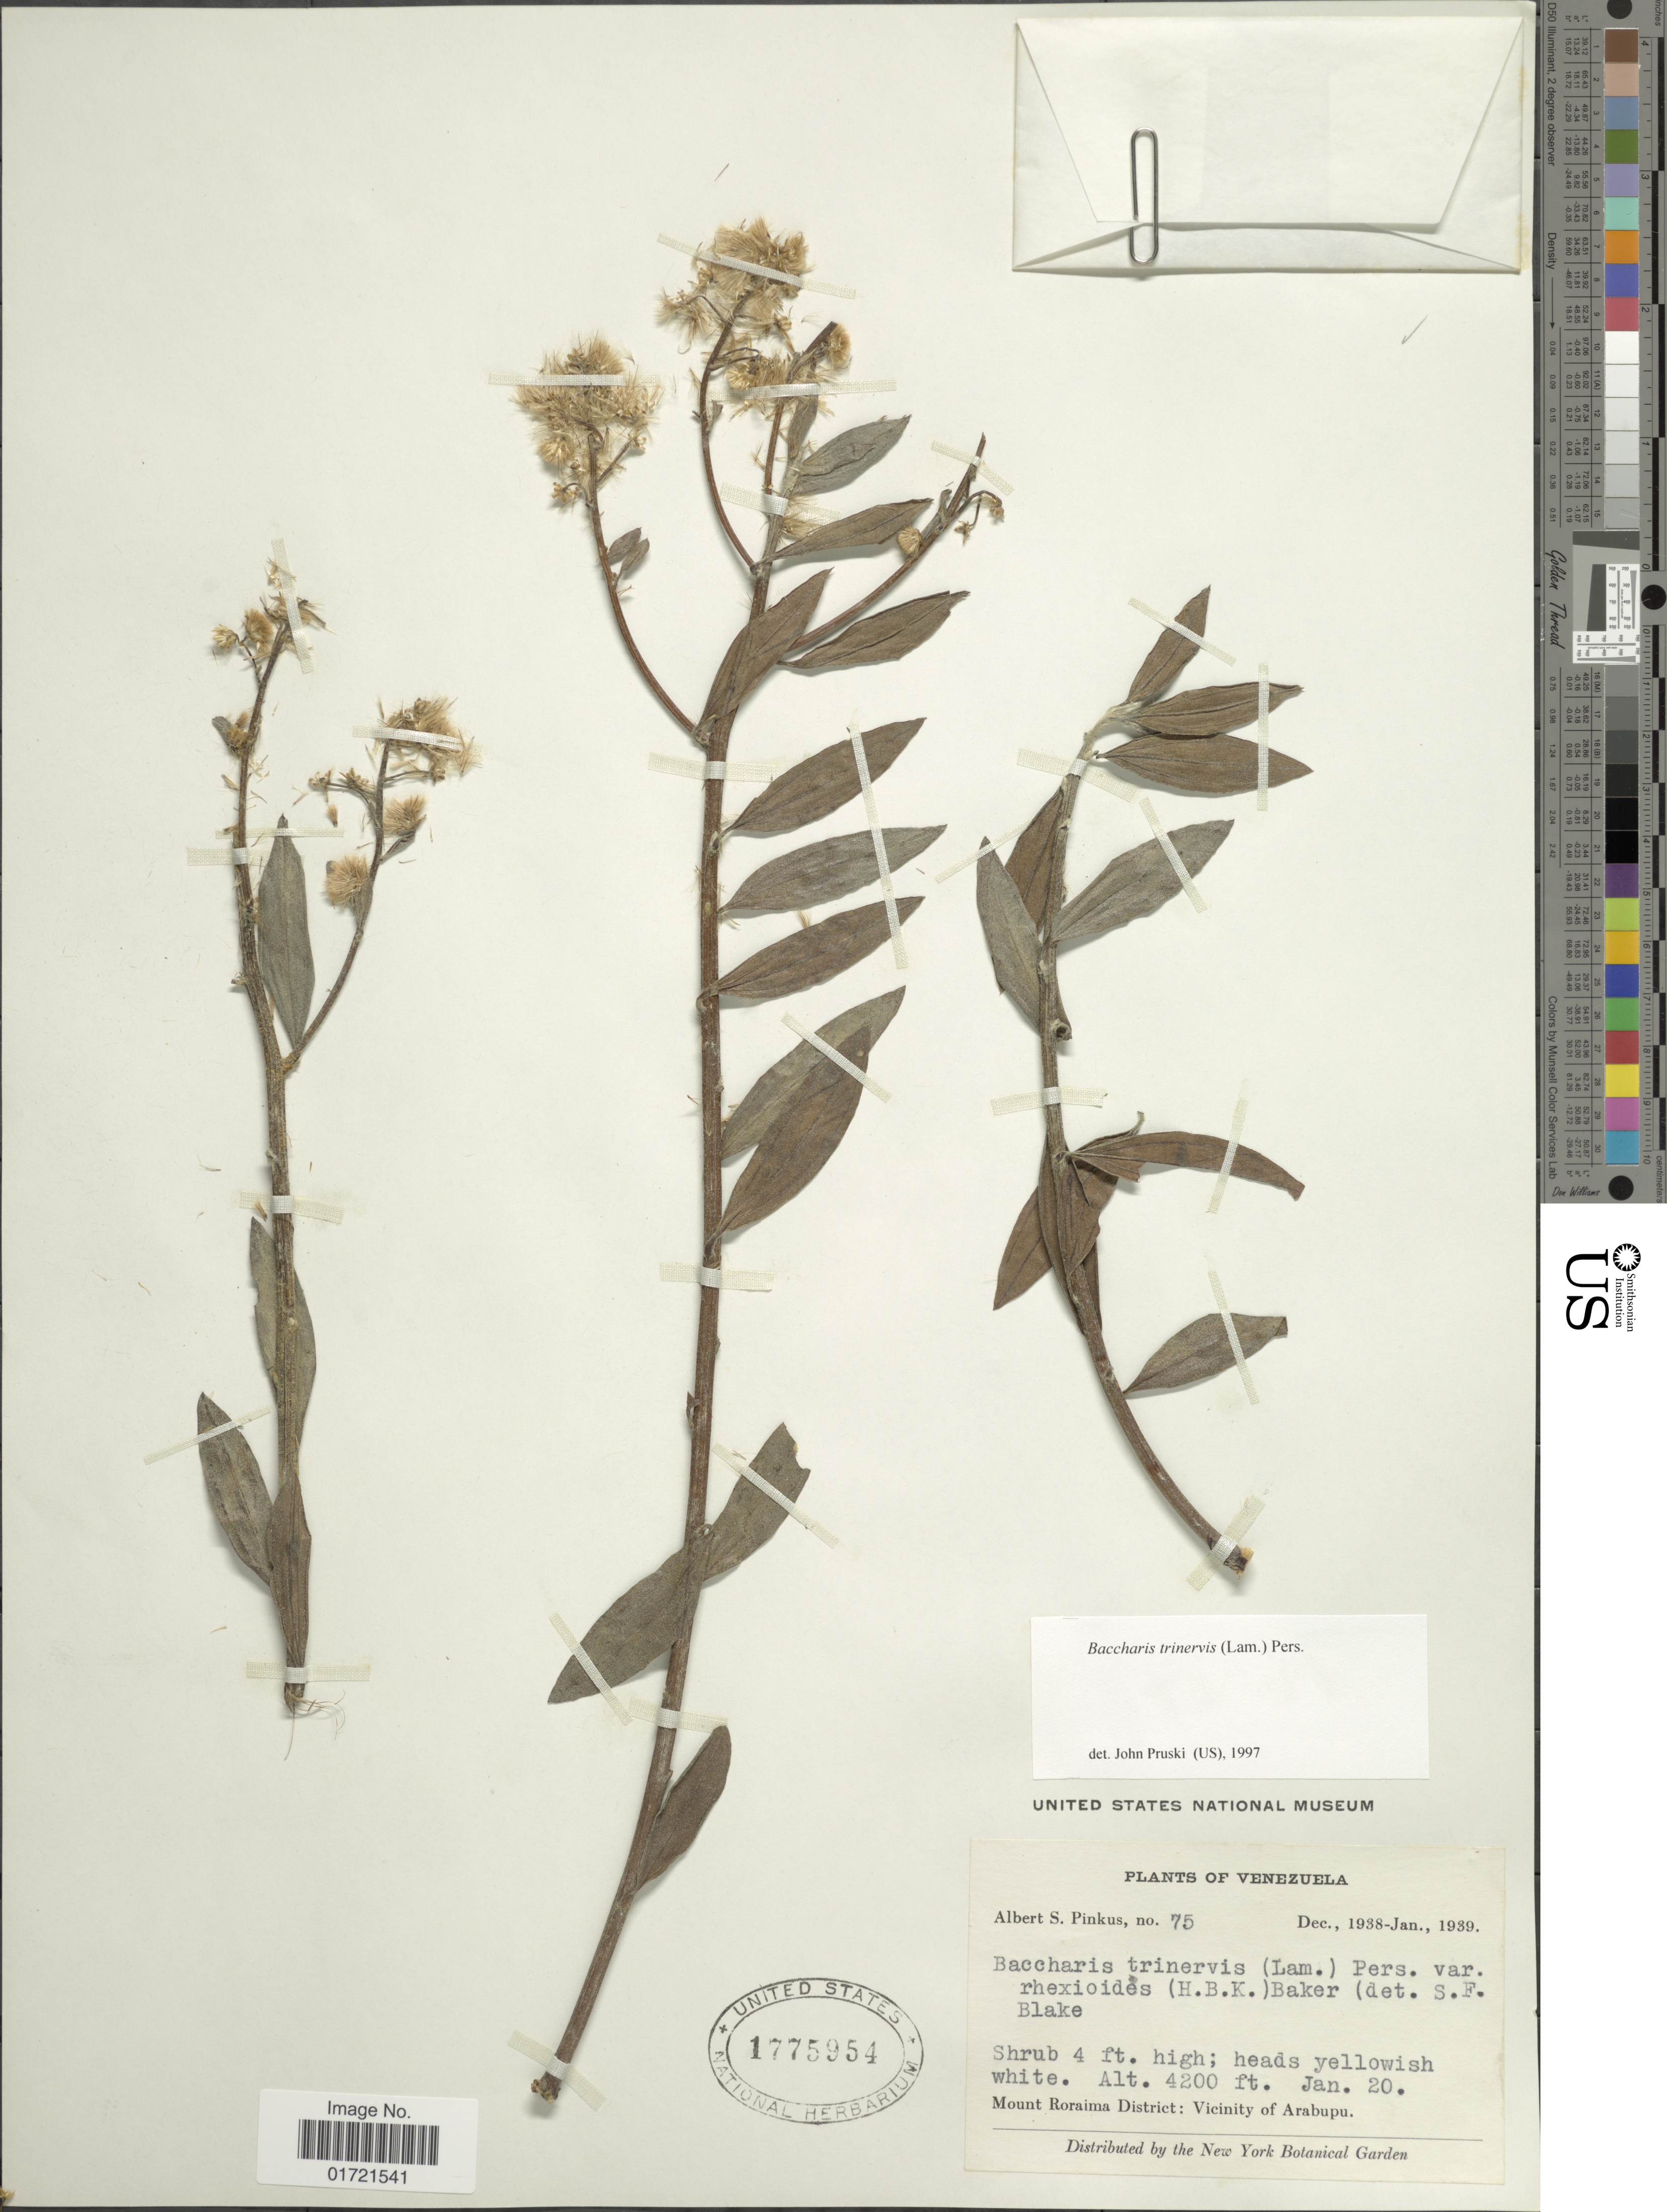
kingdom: Plantae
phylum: Tracheophyta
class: Magnoliopsida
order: Asterales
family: Asteraceae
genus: Baccharis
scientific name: Baccharis trinervis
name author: (Lam.) Pers.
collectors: A. Pinkus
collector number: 75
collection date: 1939-01-20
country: Venezuela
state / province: Bolivar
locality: Mount Roraima District: Vicinity of Arabupu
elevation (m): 1280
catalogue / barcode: US 1775954